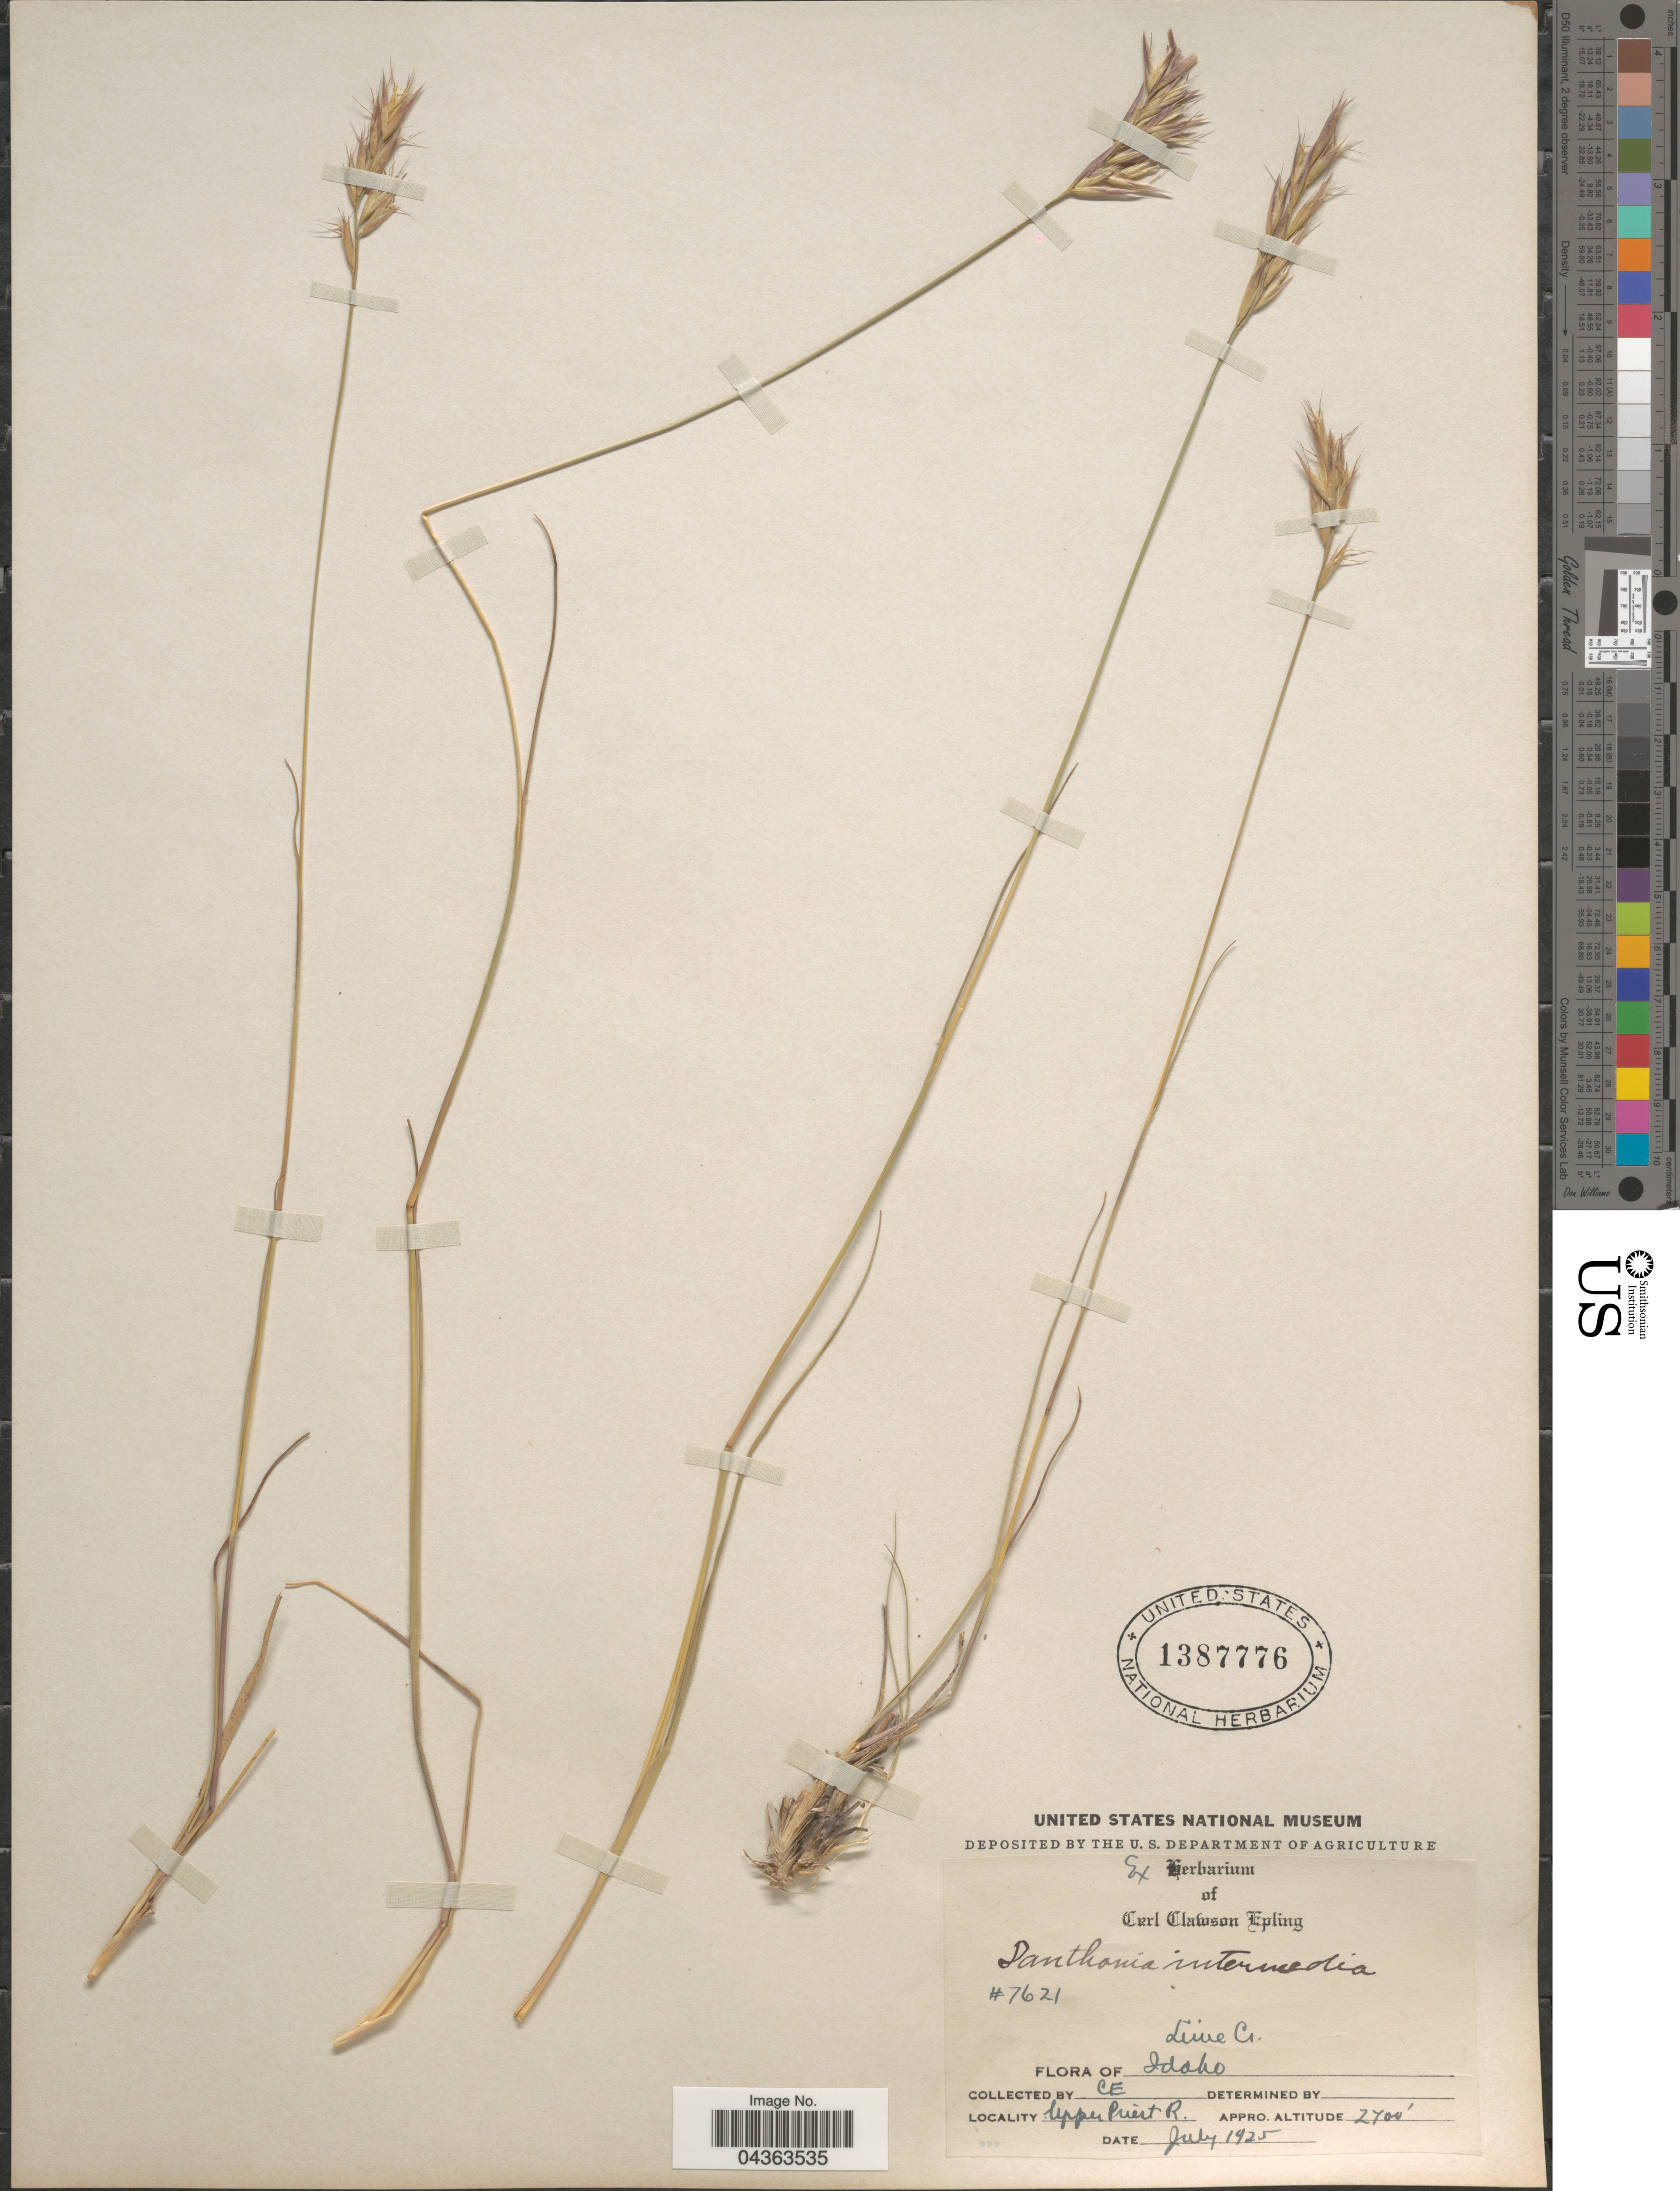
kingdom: Plantae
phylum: Tracheophyta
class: Liliopsida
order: Poales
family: Poaceae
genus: Danthonia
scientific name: Danthonia intermedia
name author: Vasey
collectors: C. C. Epling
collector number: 7621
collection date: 1925-07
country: United States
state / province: Idaho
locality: Lime Cr. Upper Priest R.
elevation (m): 823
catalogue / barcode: US 1387776